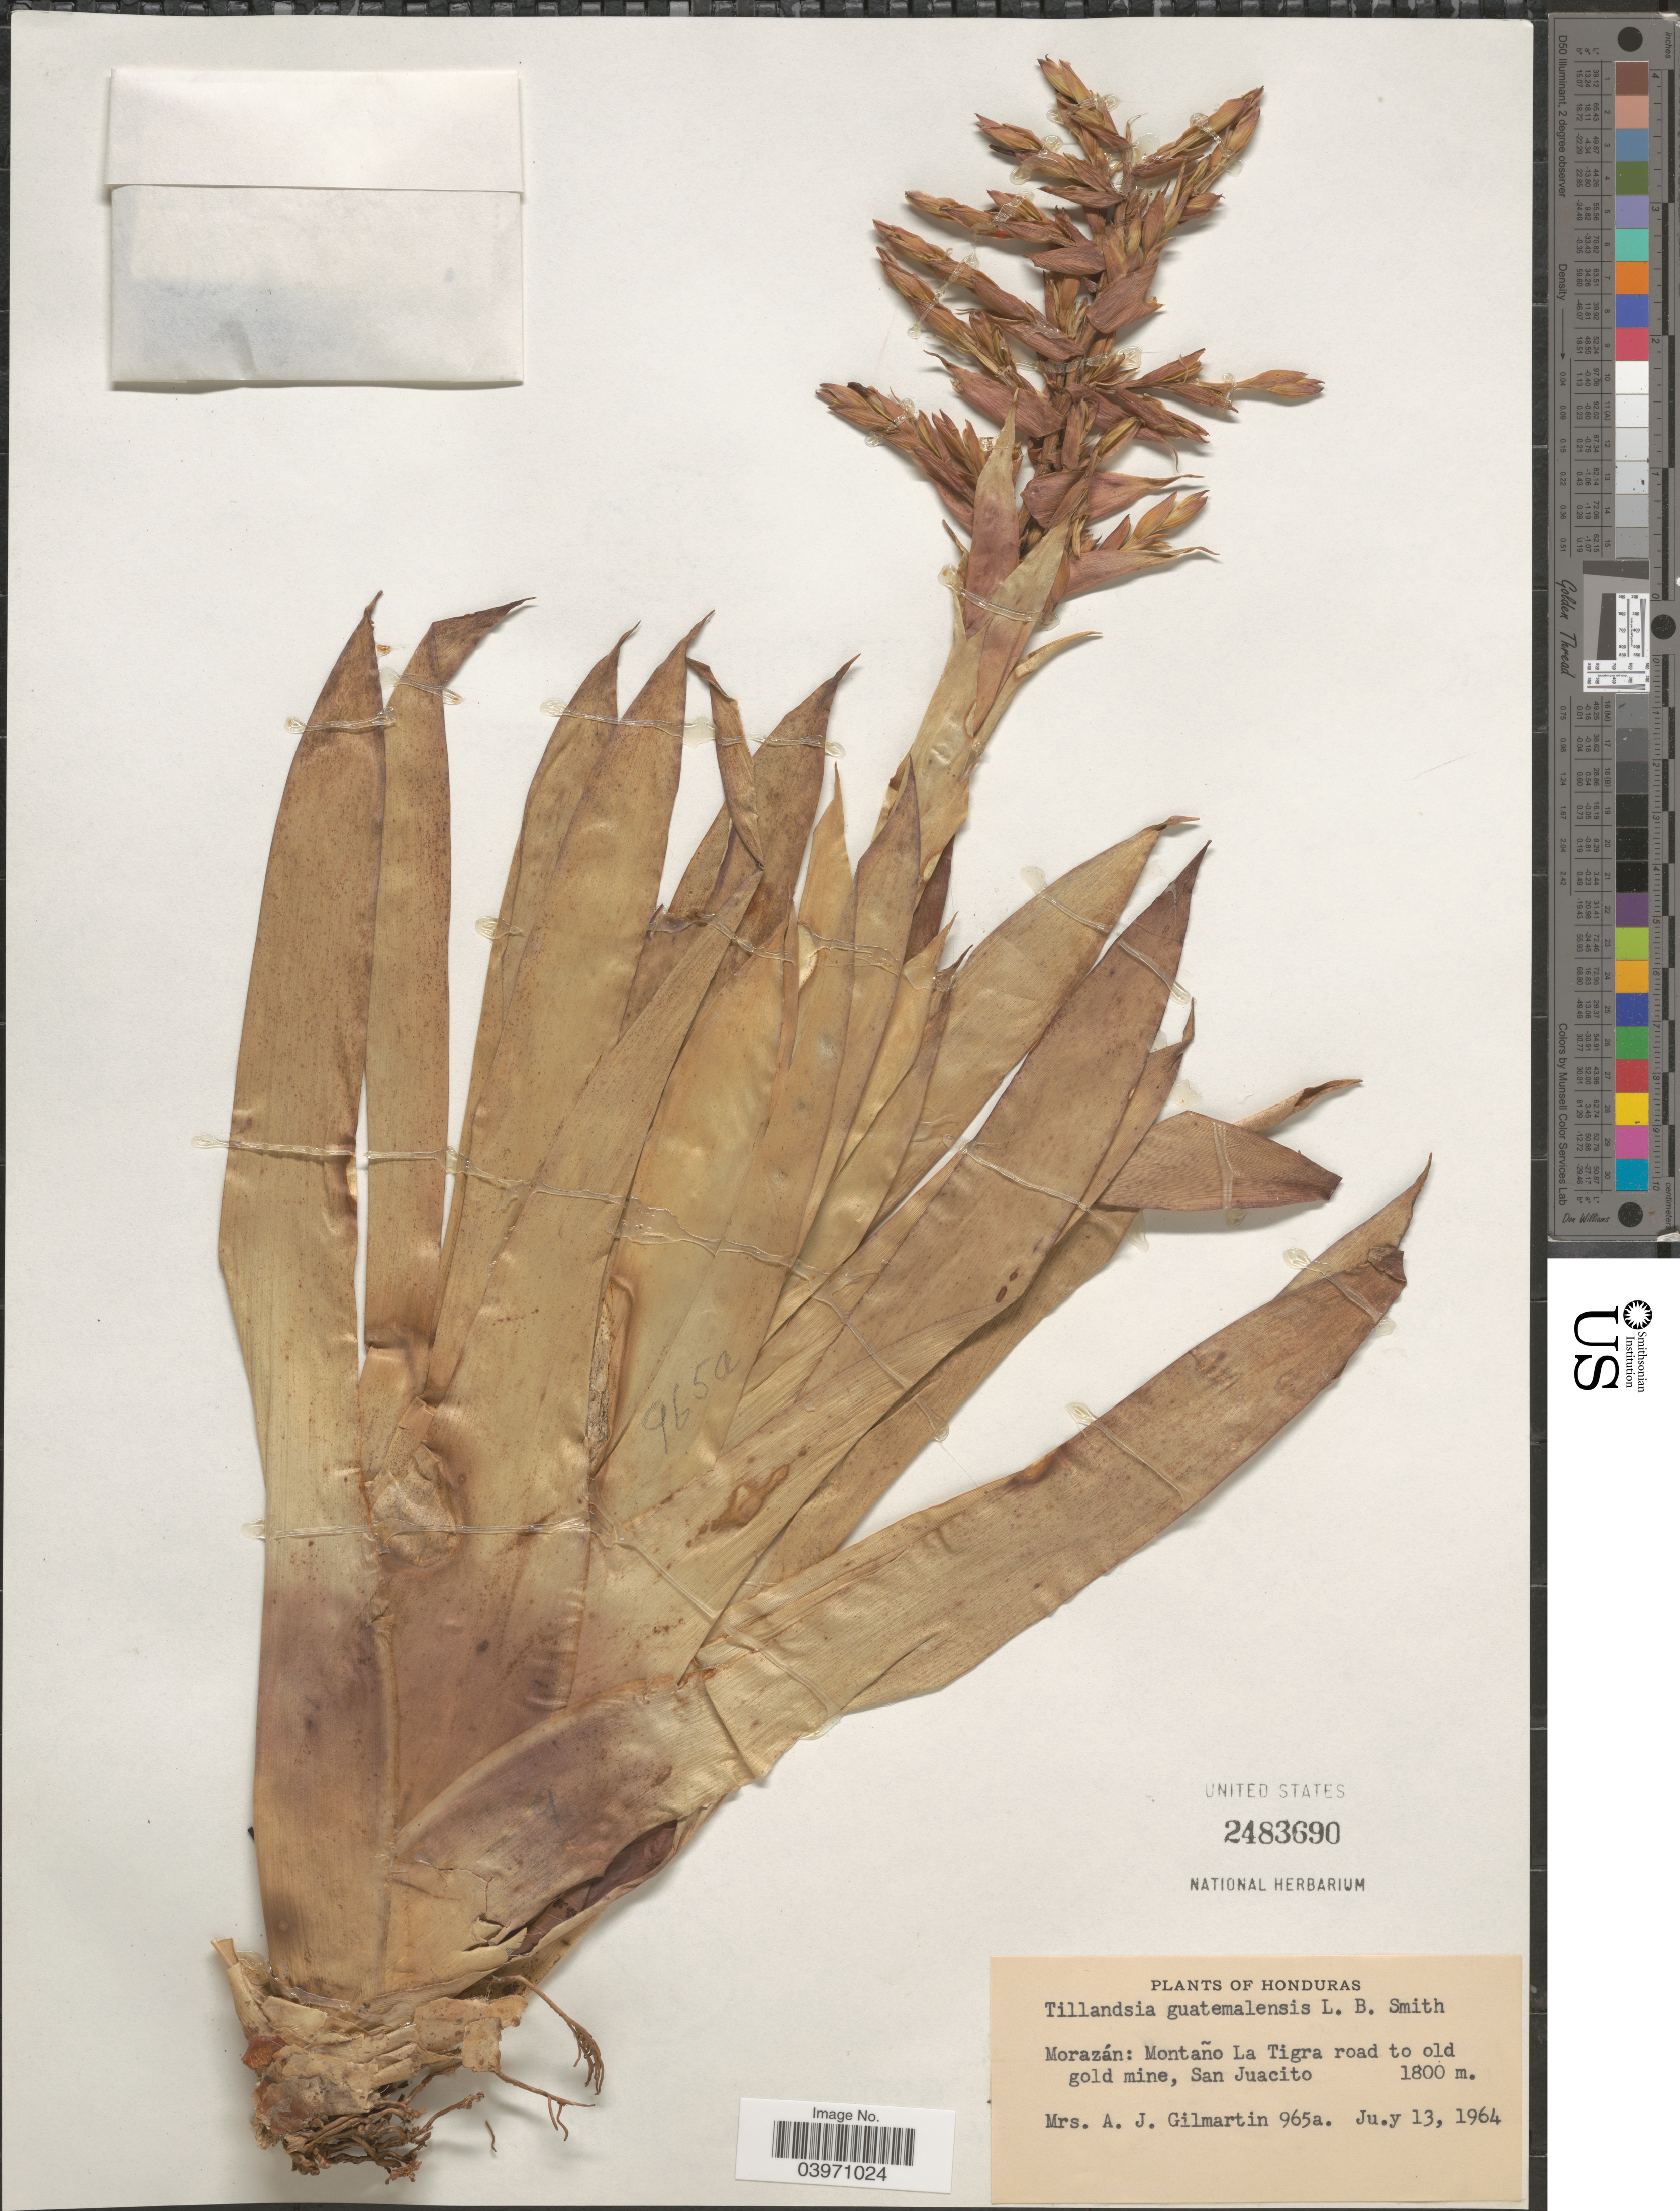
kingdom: Plantae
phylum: Tracheophyta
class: Liliopsida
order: Poales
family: Bromeliaceae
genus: Tillandsia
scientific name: Tillandsia guatemalensis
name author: L.B. Sm.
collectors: A. J. Gilmartin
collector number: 965a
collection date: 1964-07-13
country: Honduras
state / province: Fco. Morazán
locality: Morazán: Montaño La Tigra road to old gold mine, San Juacito.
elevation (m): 1800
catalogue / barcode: US 2483690